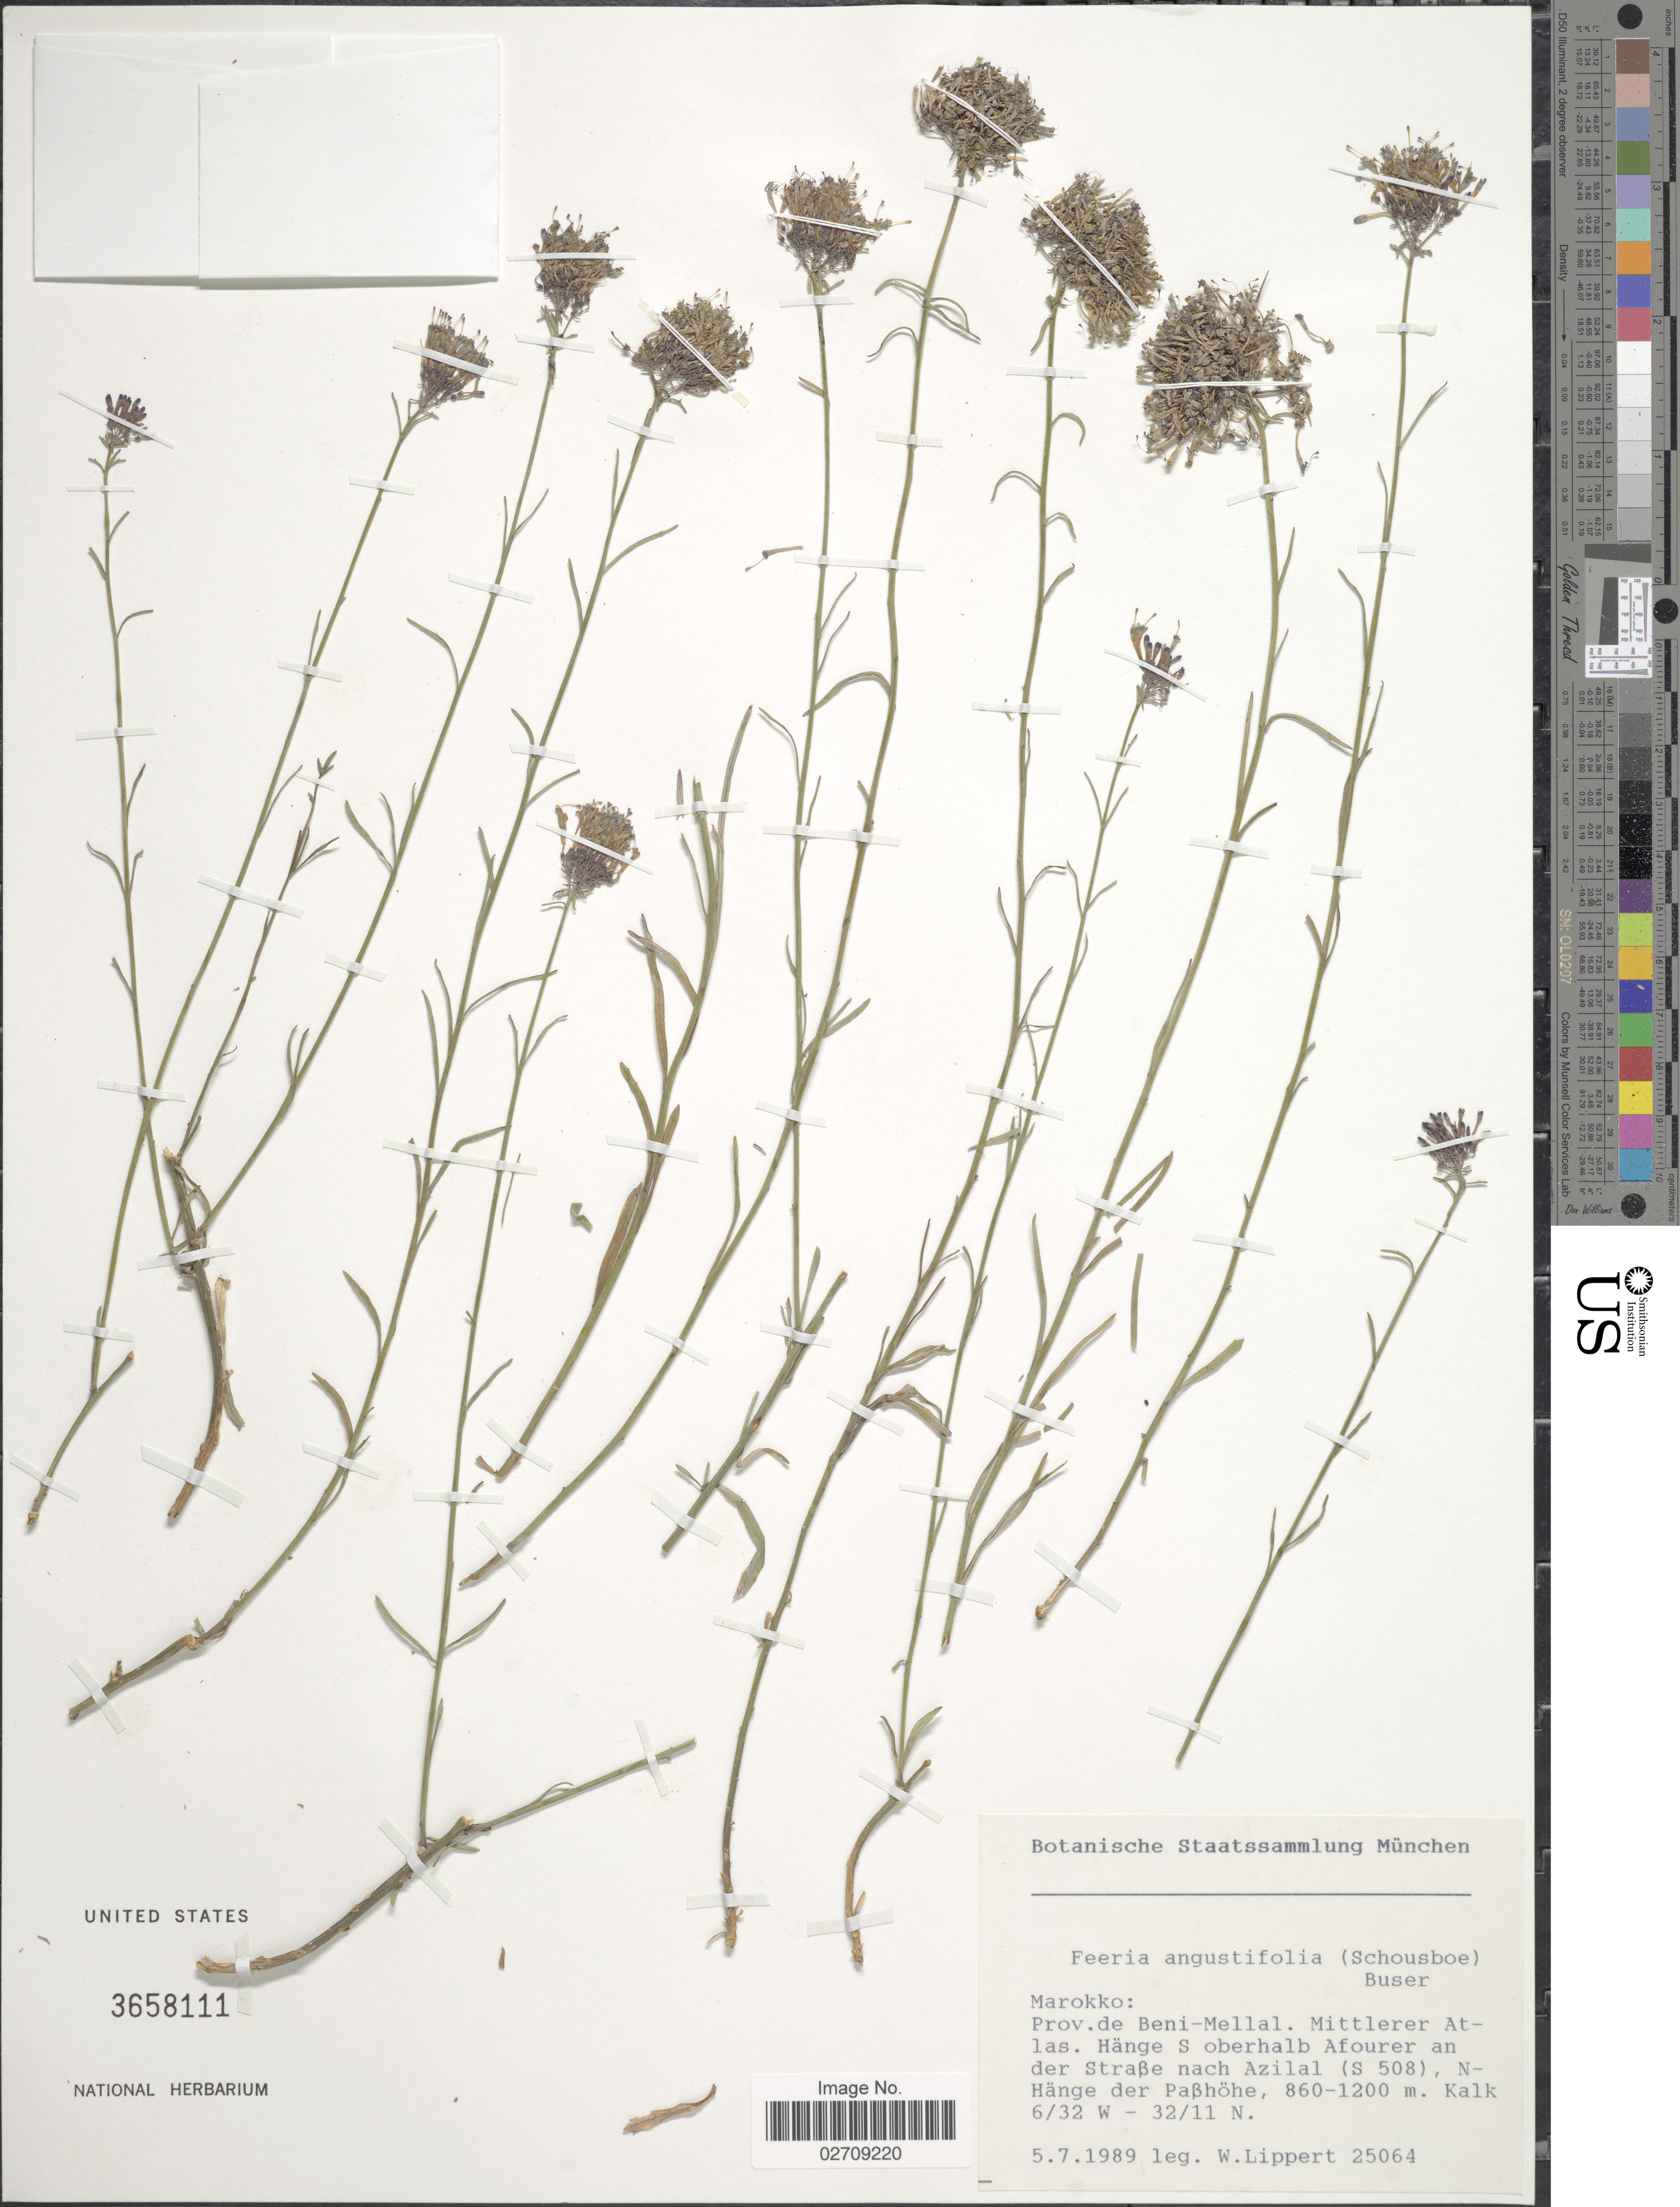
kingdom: Plantae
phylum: Tracheophyta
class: Magnoliopsida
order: Asterales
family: Campanulaceae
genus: Trachelium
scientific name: Trachelium angustifolium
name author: Schousb.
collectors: W. Lippert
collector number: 25064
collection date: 1989-07-05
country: Morocco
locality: Prov. de Beni-Mlelal. Mittlerer Atlas. Hange S oberhalb Afourer an der Strabe nach Azilal (S 508), N-Hange der PaBhohe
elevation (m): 860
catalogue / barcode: US 3658111